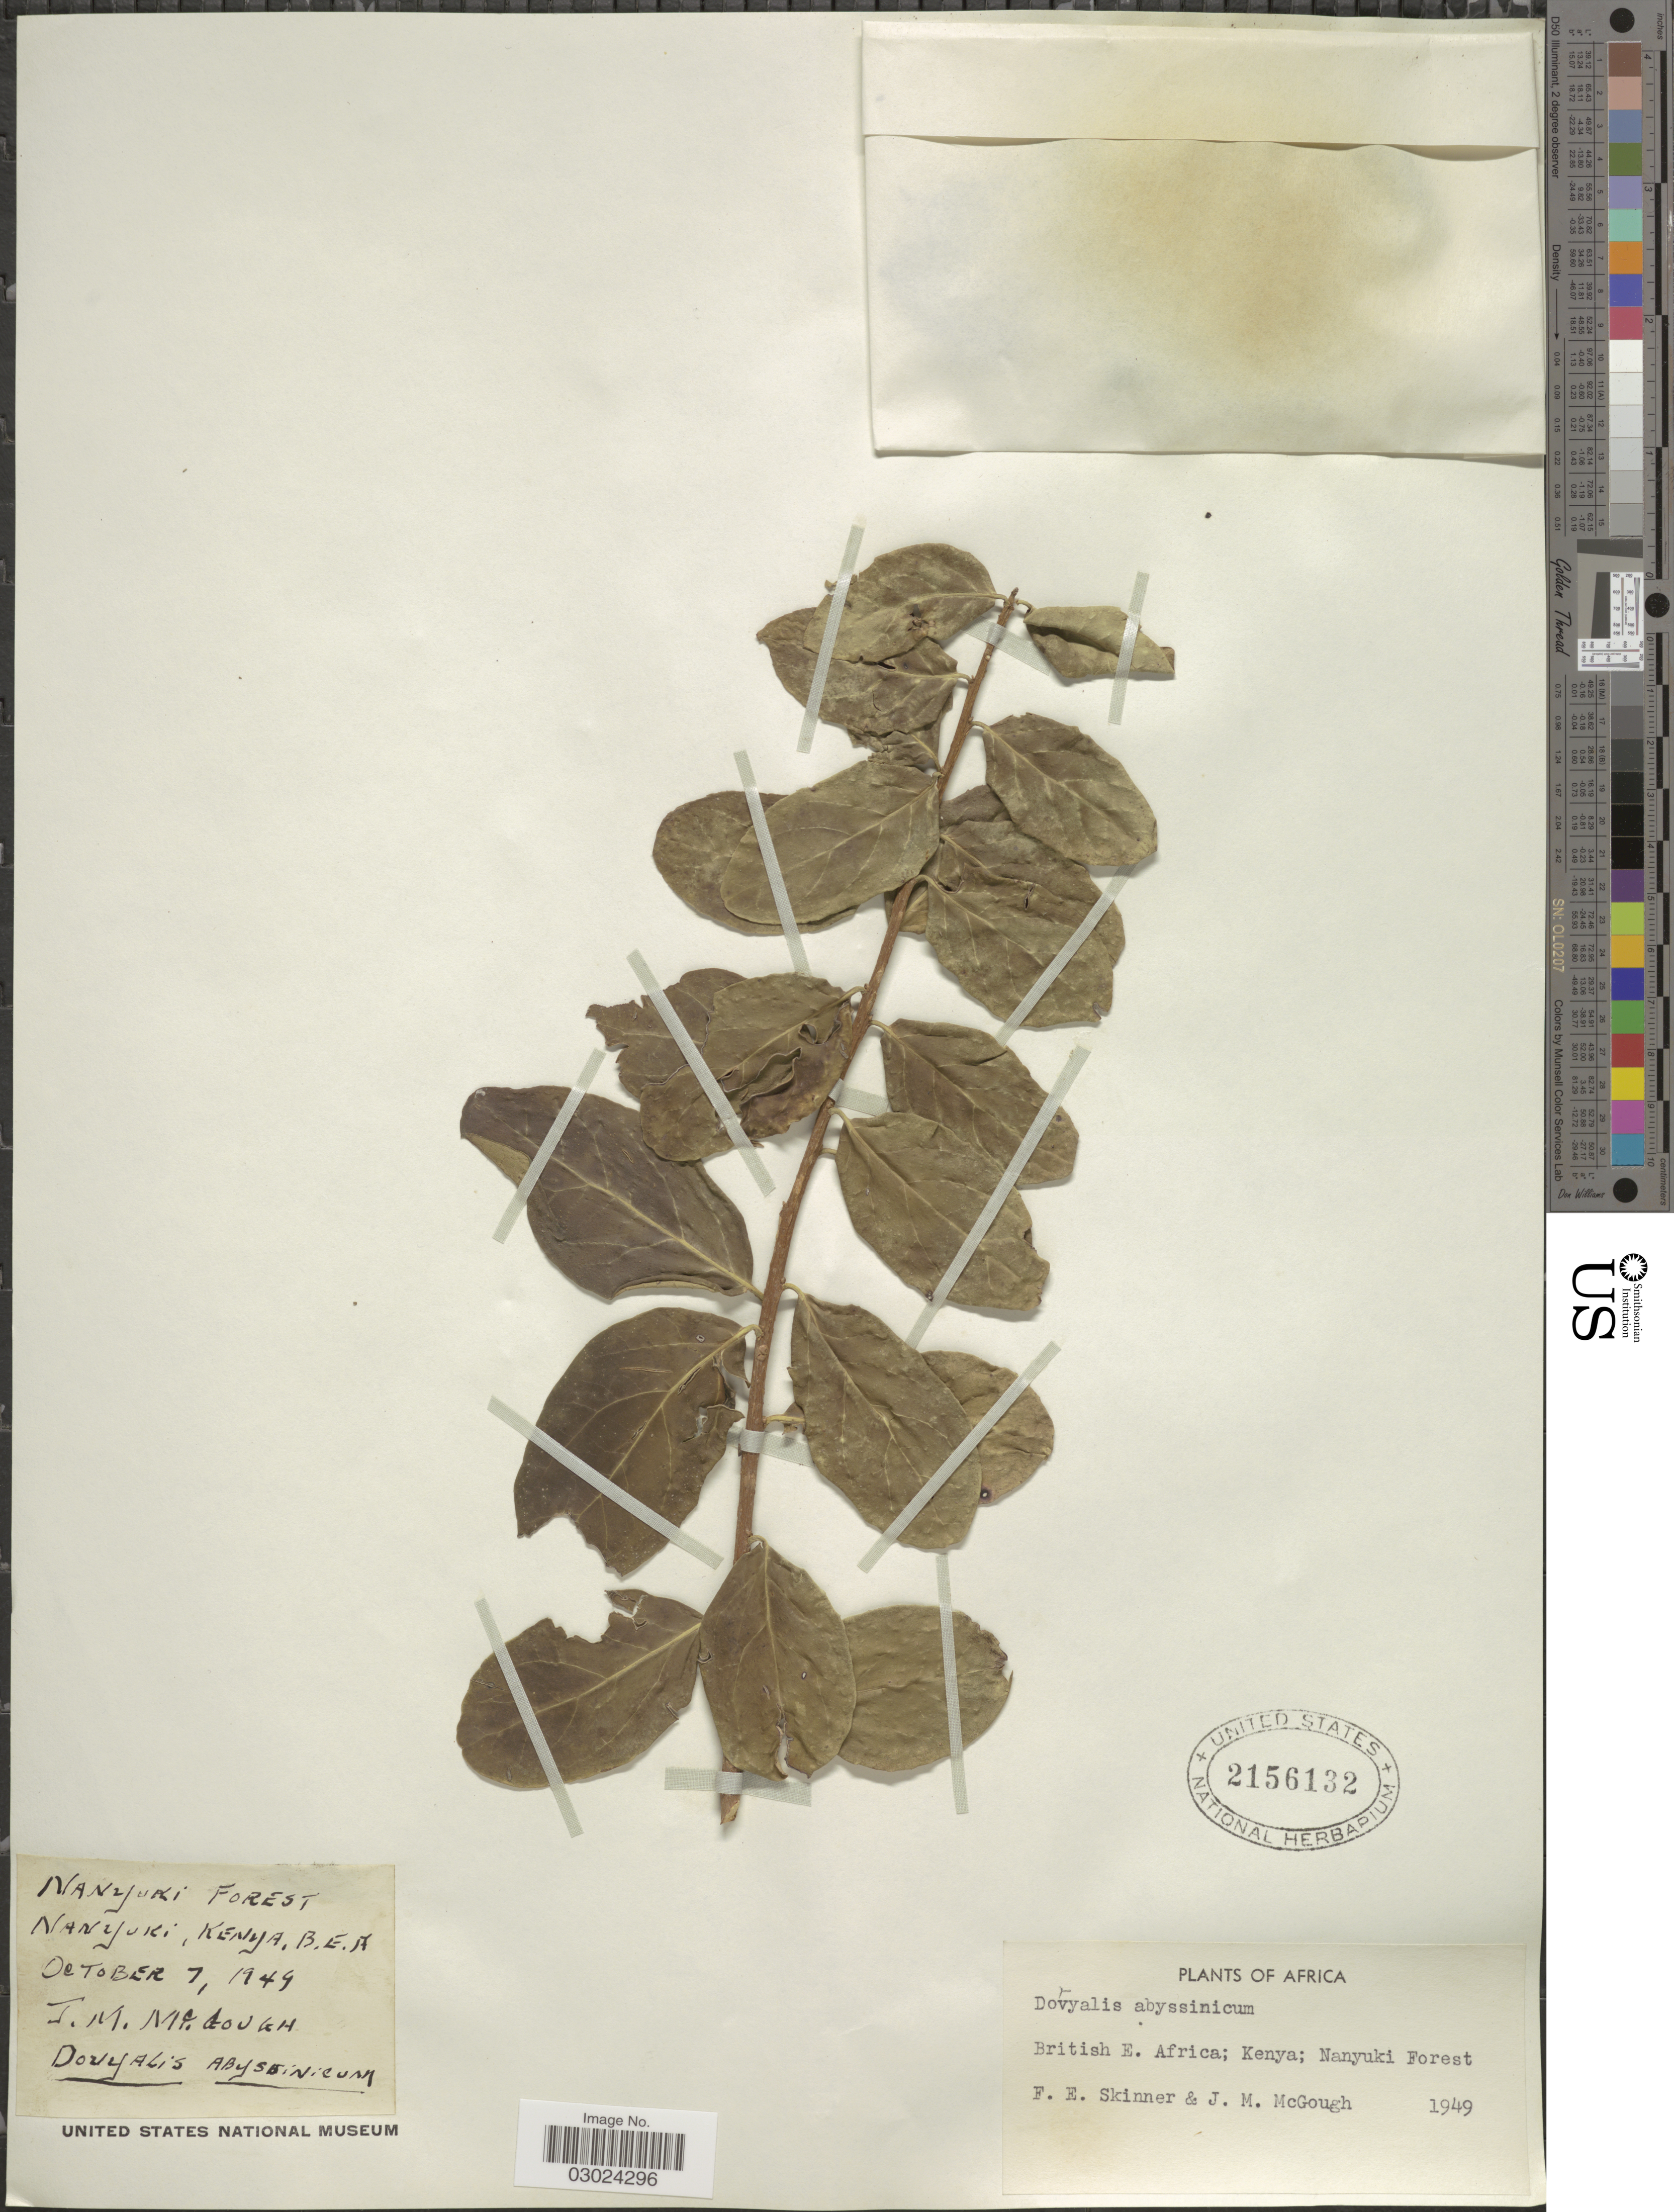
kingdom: Plantae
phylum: Tracheophyta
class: Magnoliopsida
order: Malpighiales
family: Salicaceae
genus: Dovyalis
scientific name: Dovyalis abyssinica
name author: (A. Rich.) Warb.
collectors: F. Skinner & J. Mcgough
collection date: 1949-10-07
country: Kenya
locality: British E. Africa; Kenya; Nanyuki Forest.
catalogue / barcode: US 2156132